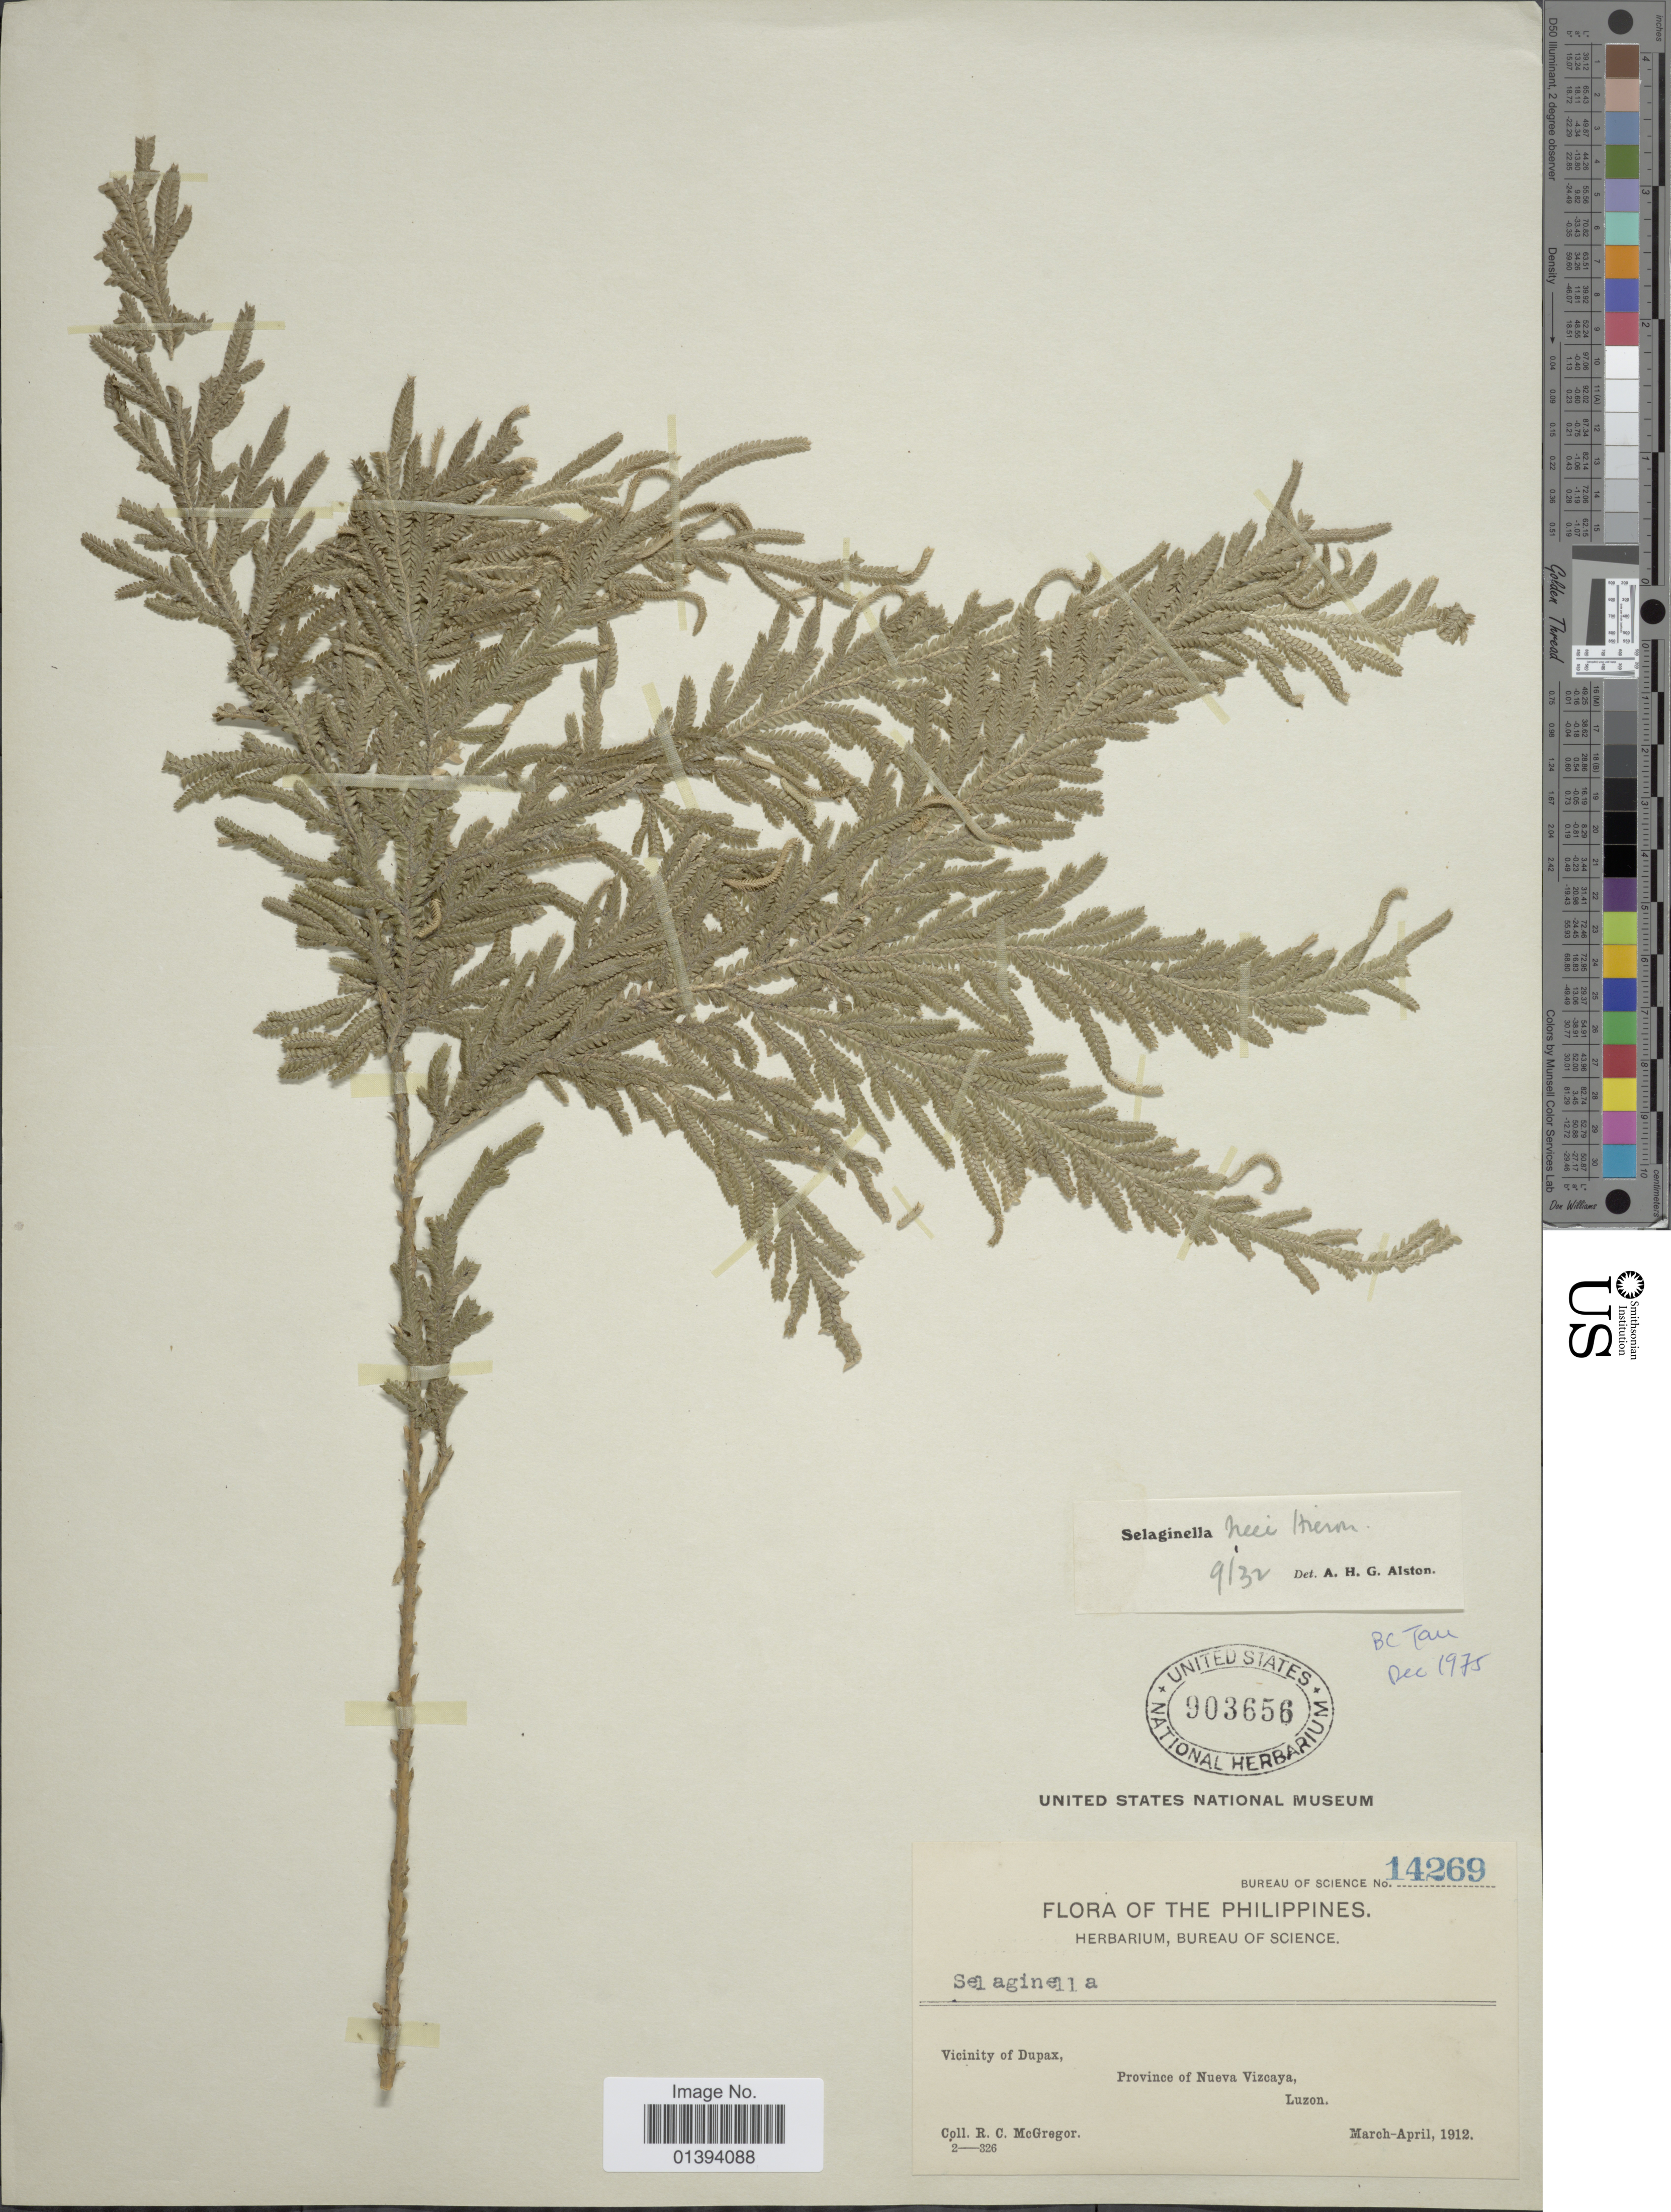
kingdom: Plantae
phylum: Tracheophyta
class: Lycopodiopsida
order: Selaginellales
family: Selaginellaceae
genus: Selaginella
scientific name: Selaginella neei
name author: Hieron.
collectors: R. C. McGregor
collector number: Bureau of Science 14269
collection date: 1912-03/1912-04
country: Philippines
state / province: Central Luzon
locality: Vicinity of Dupax, Province of Nueva Vizcaya, Luzon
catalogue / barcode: US 903656